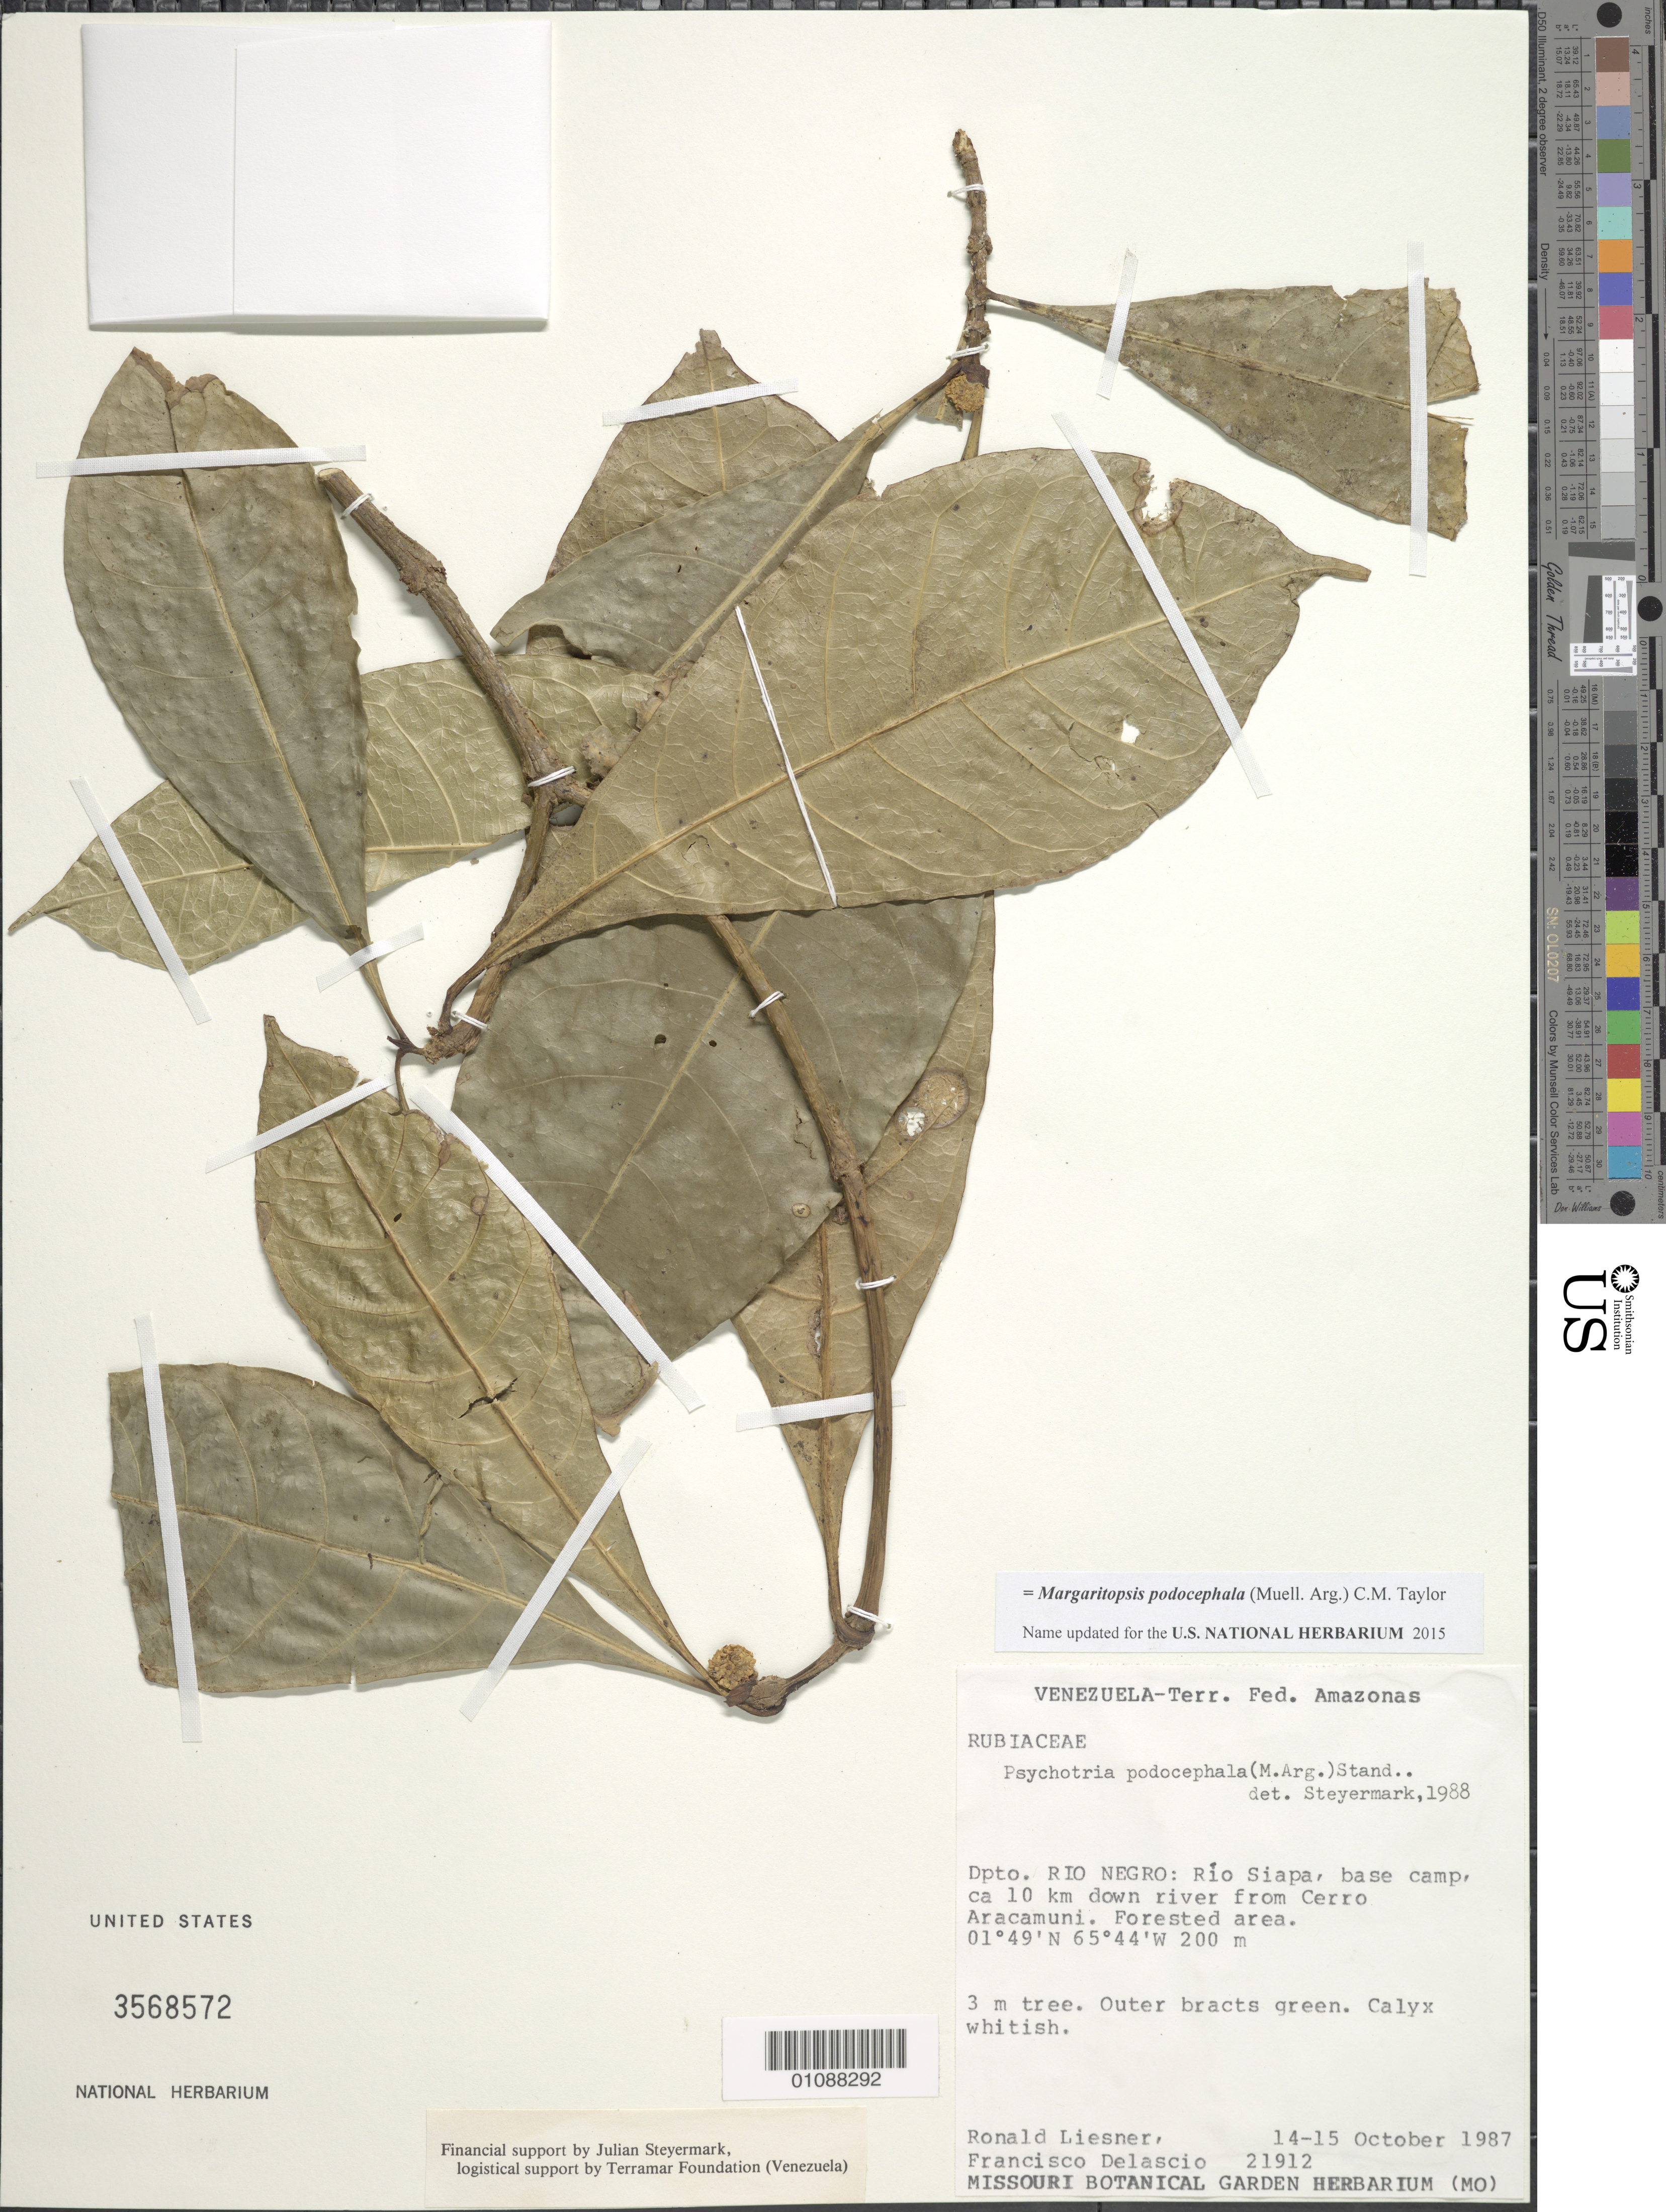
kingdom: Plantae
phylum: Tracheophyta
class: Magnoliopsida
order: Gentianales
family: Rubiaceae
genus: Psychotria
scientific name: Psychotria podocephala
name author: (Müll. Arg.) Standl.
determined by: Steyermark, Julian A., (VEN)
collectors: R. L. Liesner & F. Delascio C.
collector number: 21912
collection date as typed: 14-Oct-87 to 15-Oct-87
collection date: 1987-10-14/1987-10-15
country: Venezuela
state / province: Amazonas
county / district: Río Negro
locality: Río Siapa, base camp, ca 10 km down river from Cerro Aracamuni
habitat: Forested area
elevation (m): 200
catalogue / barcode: US 3568572